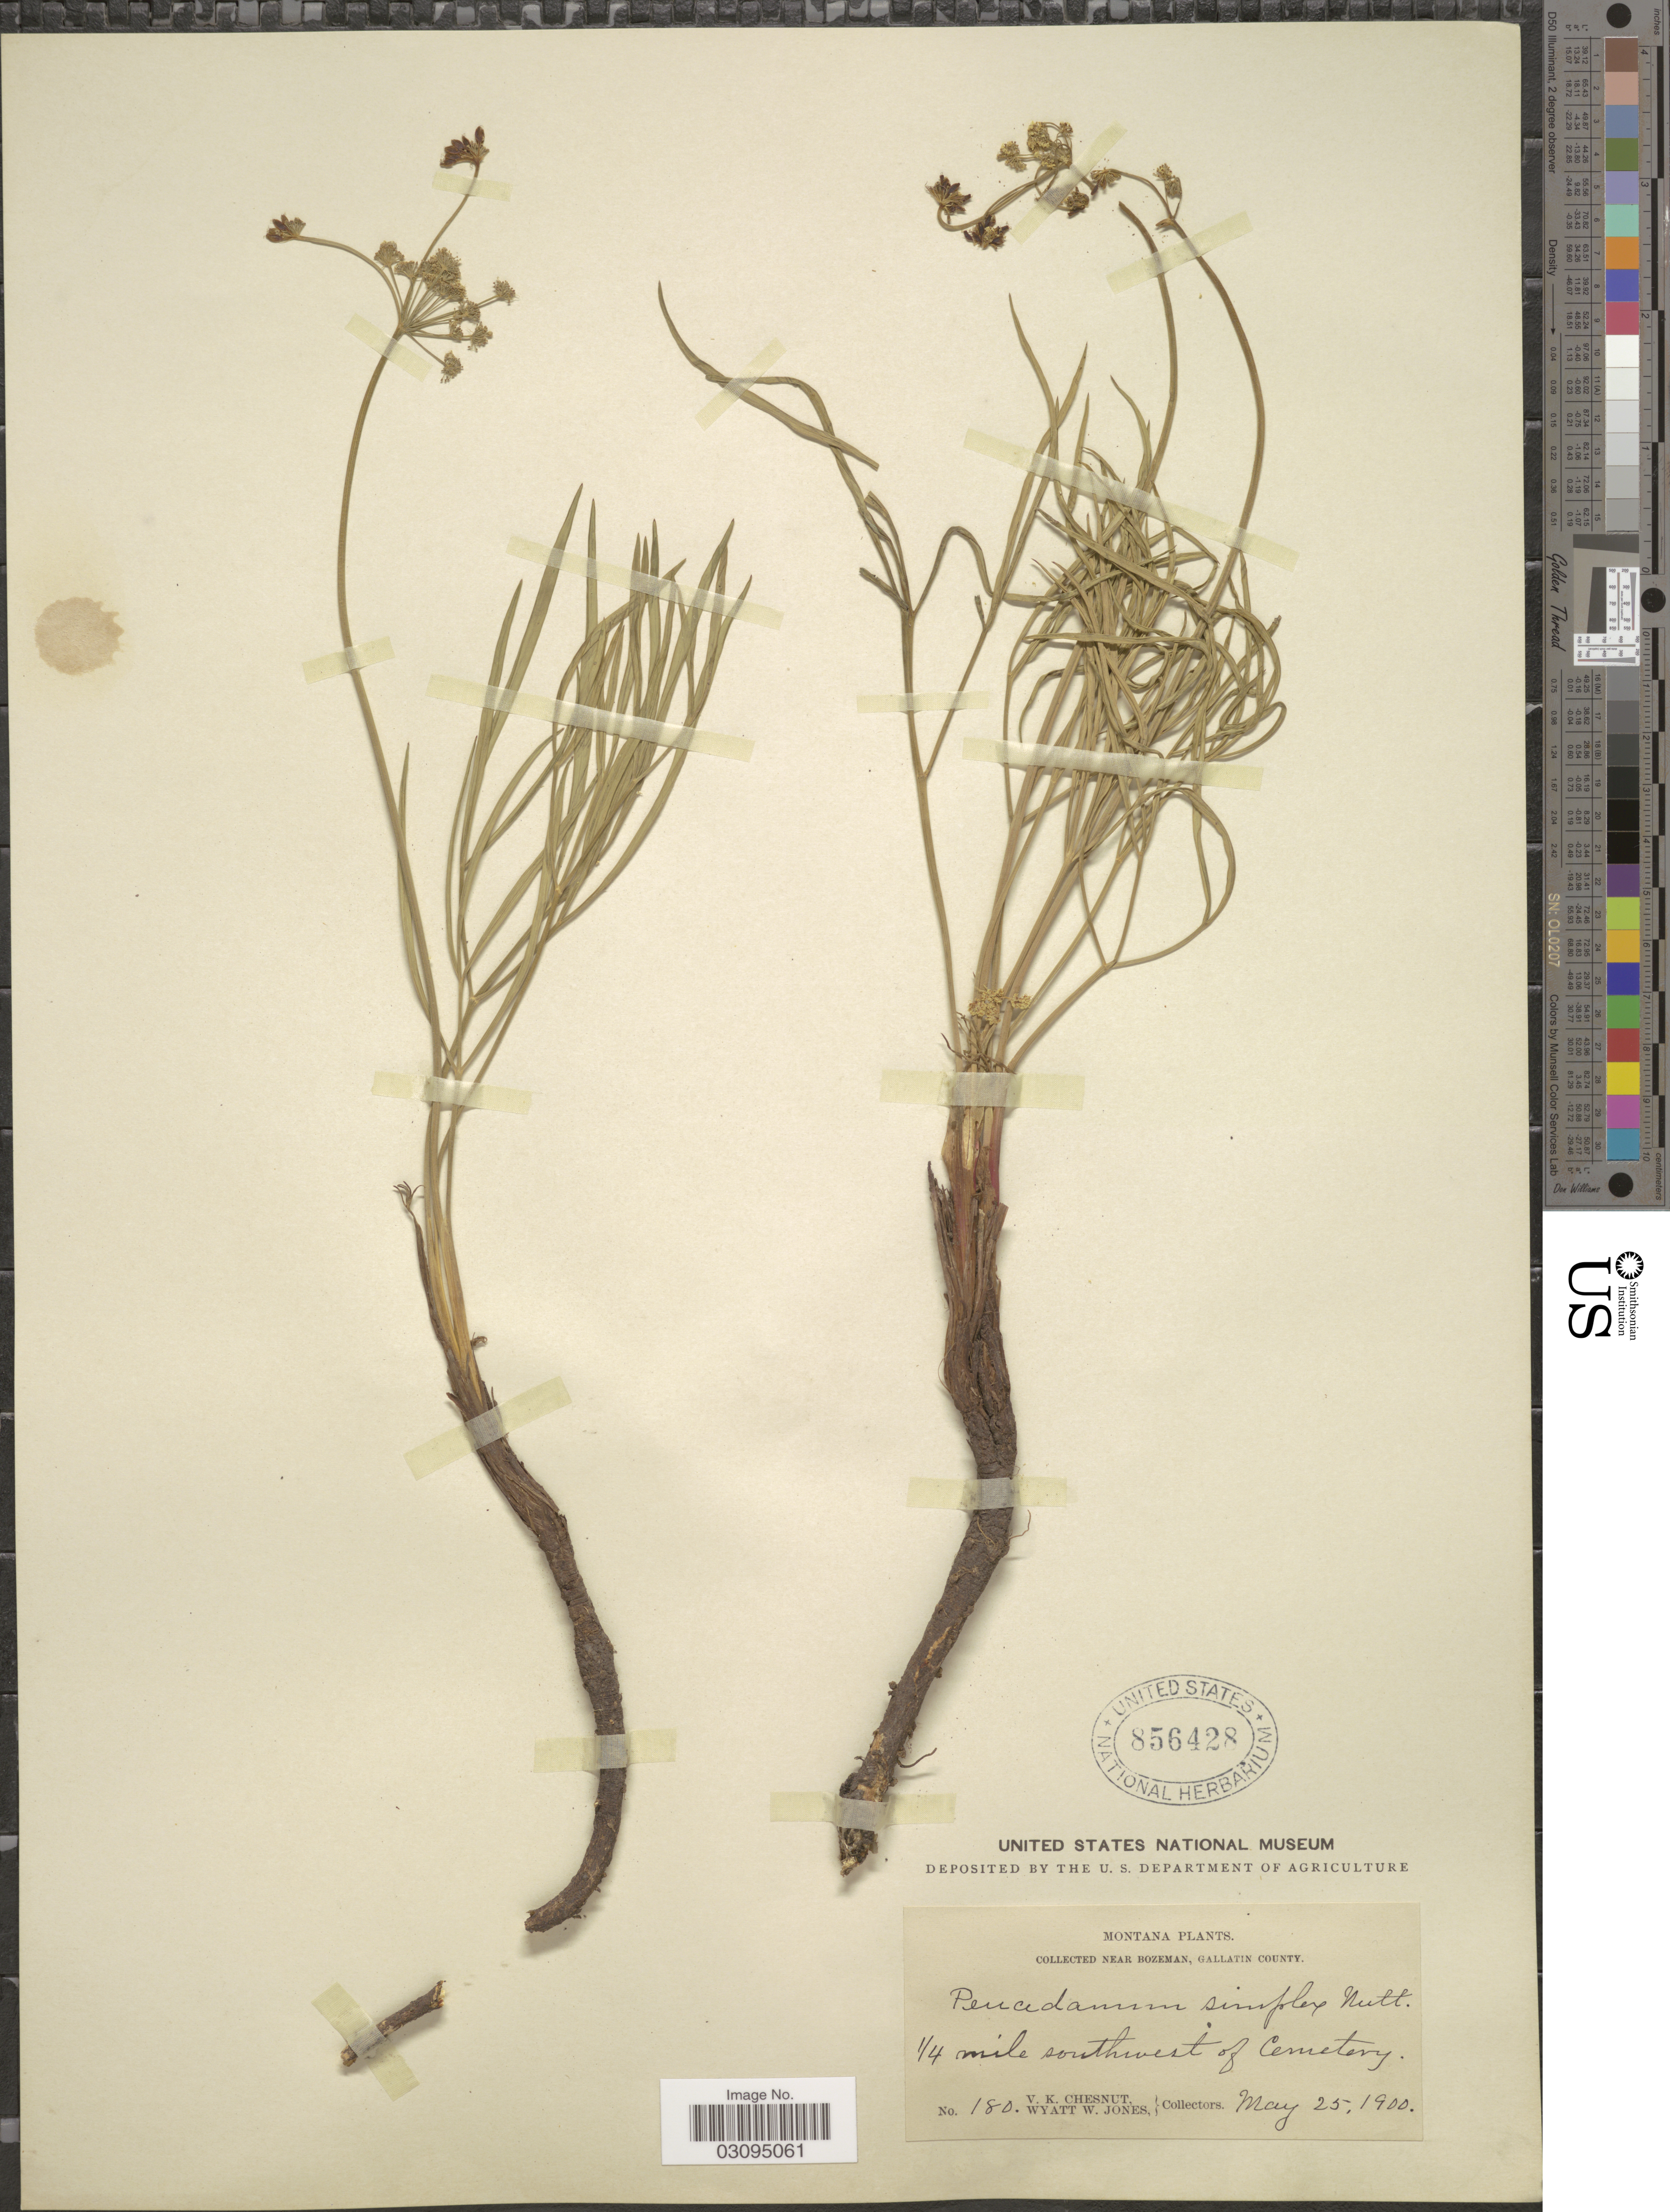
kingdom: Plantae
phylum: Tracheophyta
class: Magnoliopsida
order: Apiales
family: Apiaceae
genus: Lomatium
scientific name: Lomatium simplex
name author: (Nutt. ex S. Watson) J.F. Macbr.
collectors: V. Chesnut & W. W. Jones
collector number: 180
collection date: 1900-05-25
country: United States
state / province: Montana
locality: ¼ mile southwest of Cemetery.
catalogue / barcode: US 856428